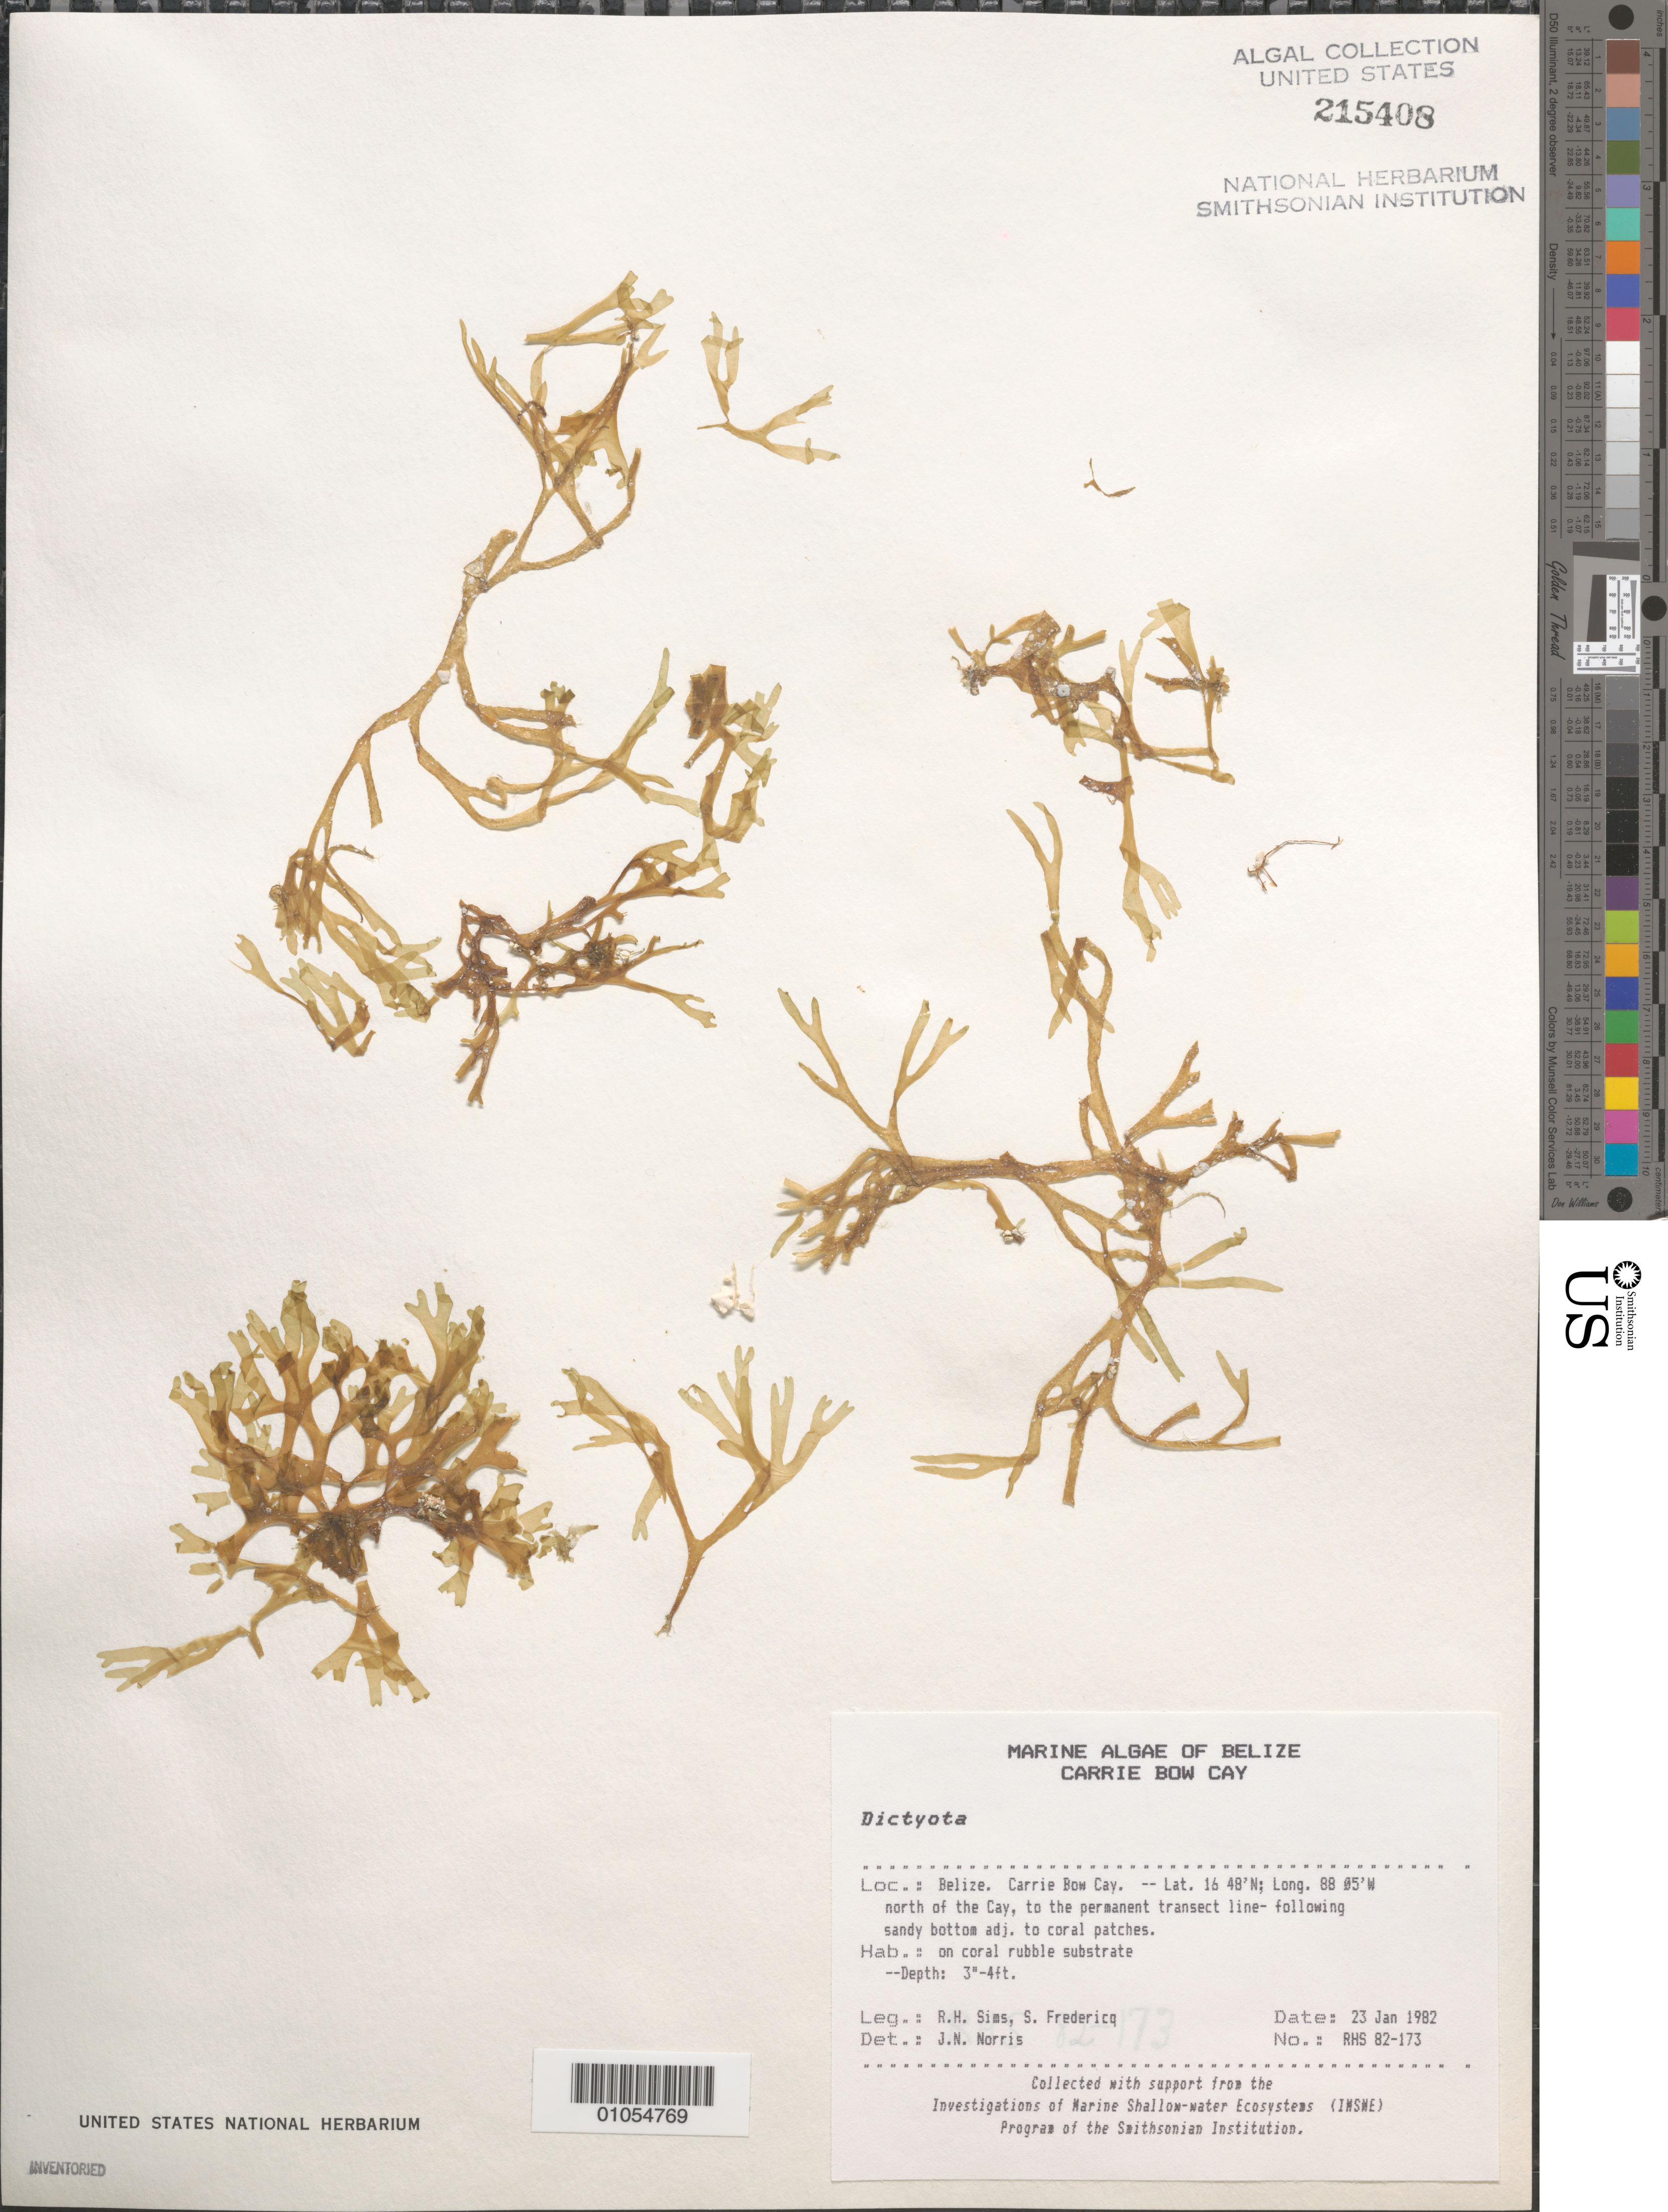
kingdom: Chromista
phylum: Ochrophyta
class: Phaeophyceae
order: Dictyotales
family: Dictyotaceae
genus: Dictyota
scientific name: Dictyota sp.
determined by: Norris, James N.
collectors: R. H. Sims & S. Fredericq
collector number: RHS 82-173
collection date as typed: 23 Jan 1982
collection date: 1982-01-23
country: Belize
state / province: Stann Creek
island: Carrie Bow Cay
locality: North of the cay, to the permanent transect line-following sandy bottom adjacent to coral patches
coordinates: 16 48'N, 88 05'W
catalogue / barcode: US 215408